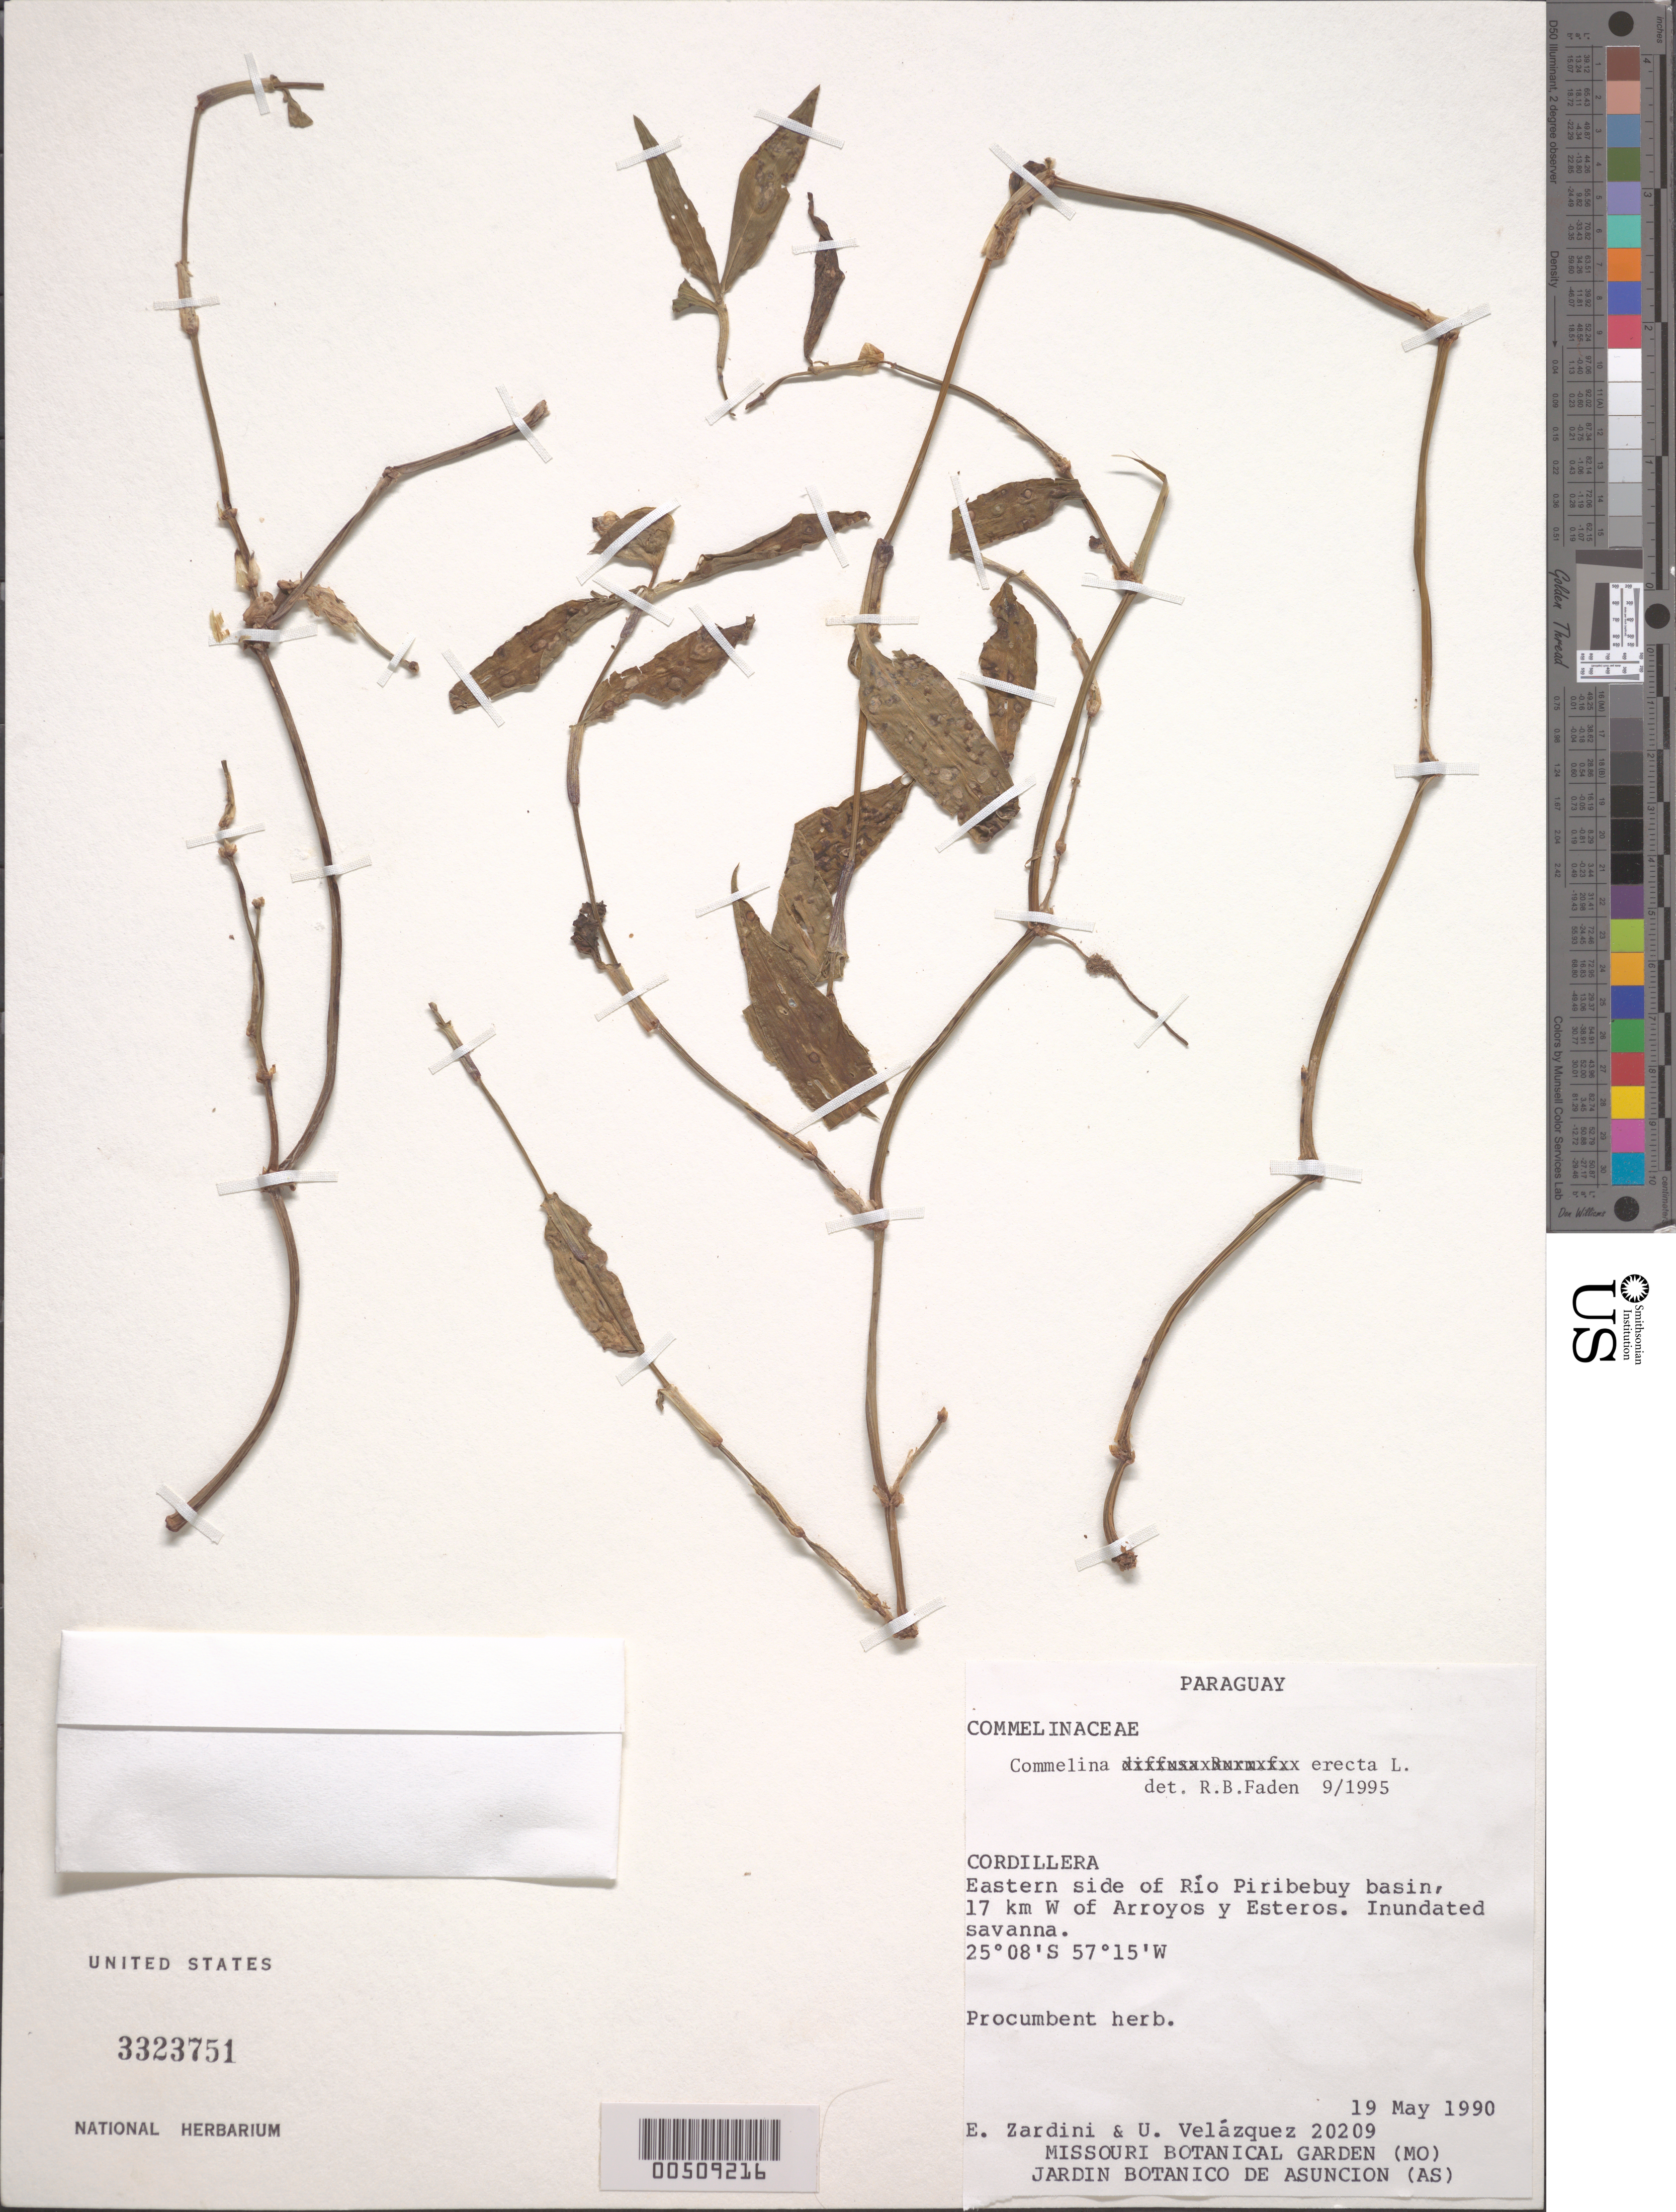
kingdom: Plantae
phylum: Tracheophyta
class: Liliopsida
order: Commelinales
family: Commelinaceae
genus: Commelina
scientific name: Commelina erecta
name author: L.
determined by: Faden, Robert B., (US), Smithsonian Institution - National Museum of Natural History (UNITED STATES)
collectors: E. M. Zardini & U. Velazquez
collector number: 20209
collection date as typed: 19 May 1990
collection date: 1990-05-19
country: Paraguay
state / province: Cordillera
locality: E of rio piribebuy, w of arroyos and esteros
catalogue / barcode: US 3323751